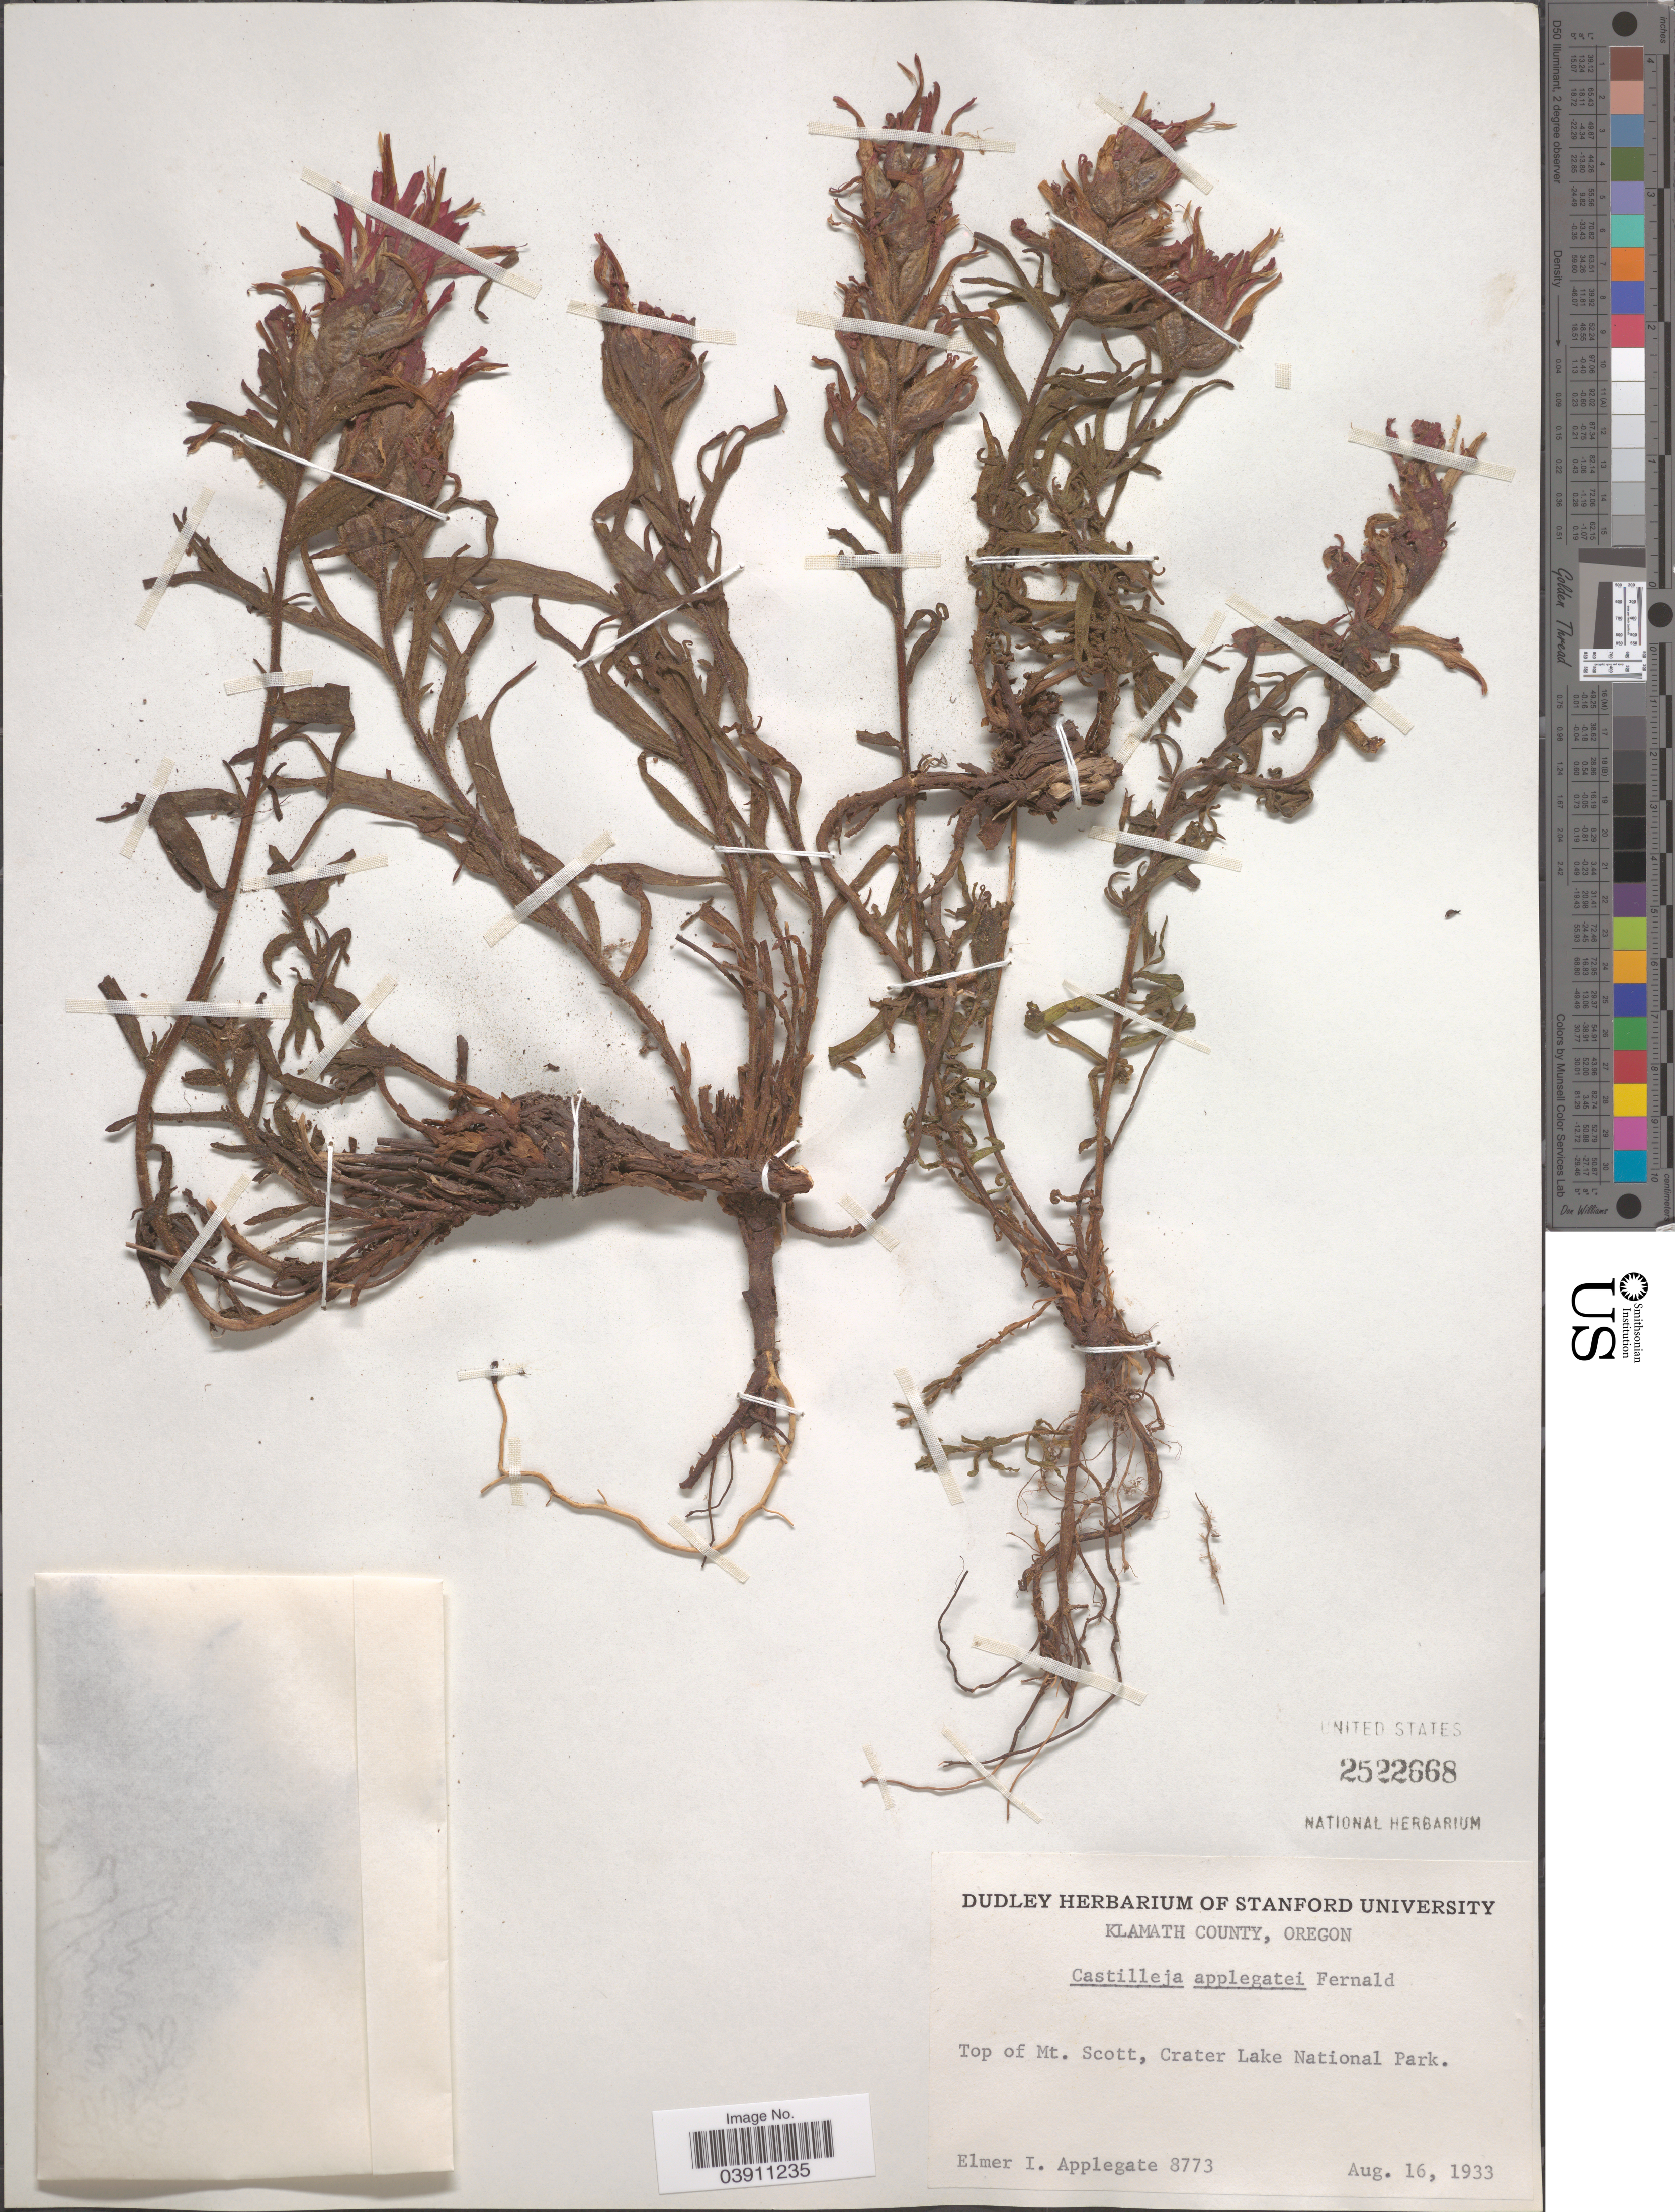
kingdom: Plantae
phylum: Tracheophyta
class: Magnoliopsida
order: Lamiales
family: Orobanchaceae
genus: Castilleja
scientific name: Castilleja applegatei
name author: Fernald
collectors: E. I. Applegate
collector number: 8773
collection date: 1933-08-16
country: United States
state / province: Oregon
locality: Klamath County. Top of Mt. Scott, Crater Lake National Park.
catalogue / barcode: US 2522668